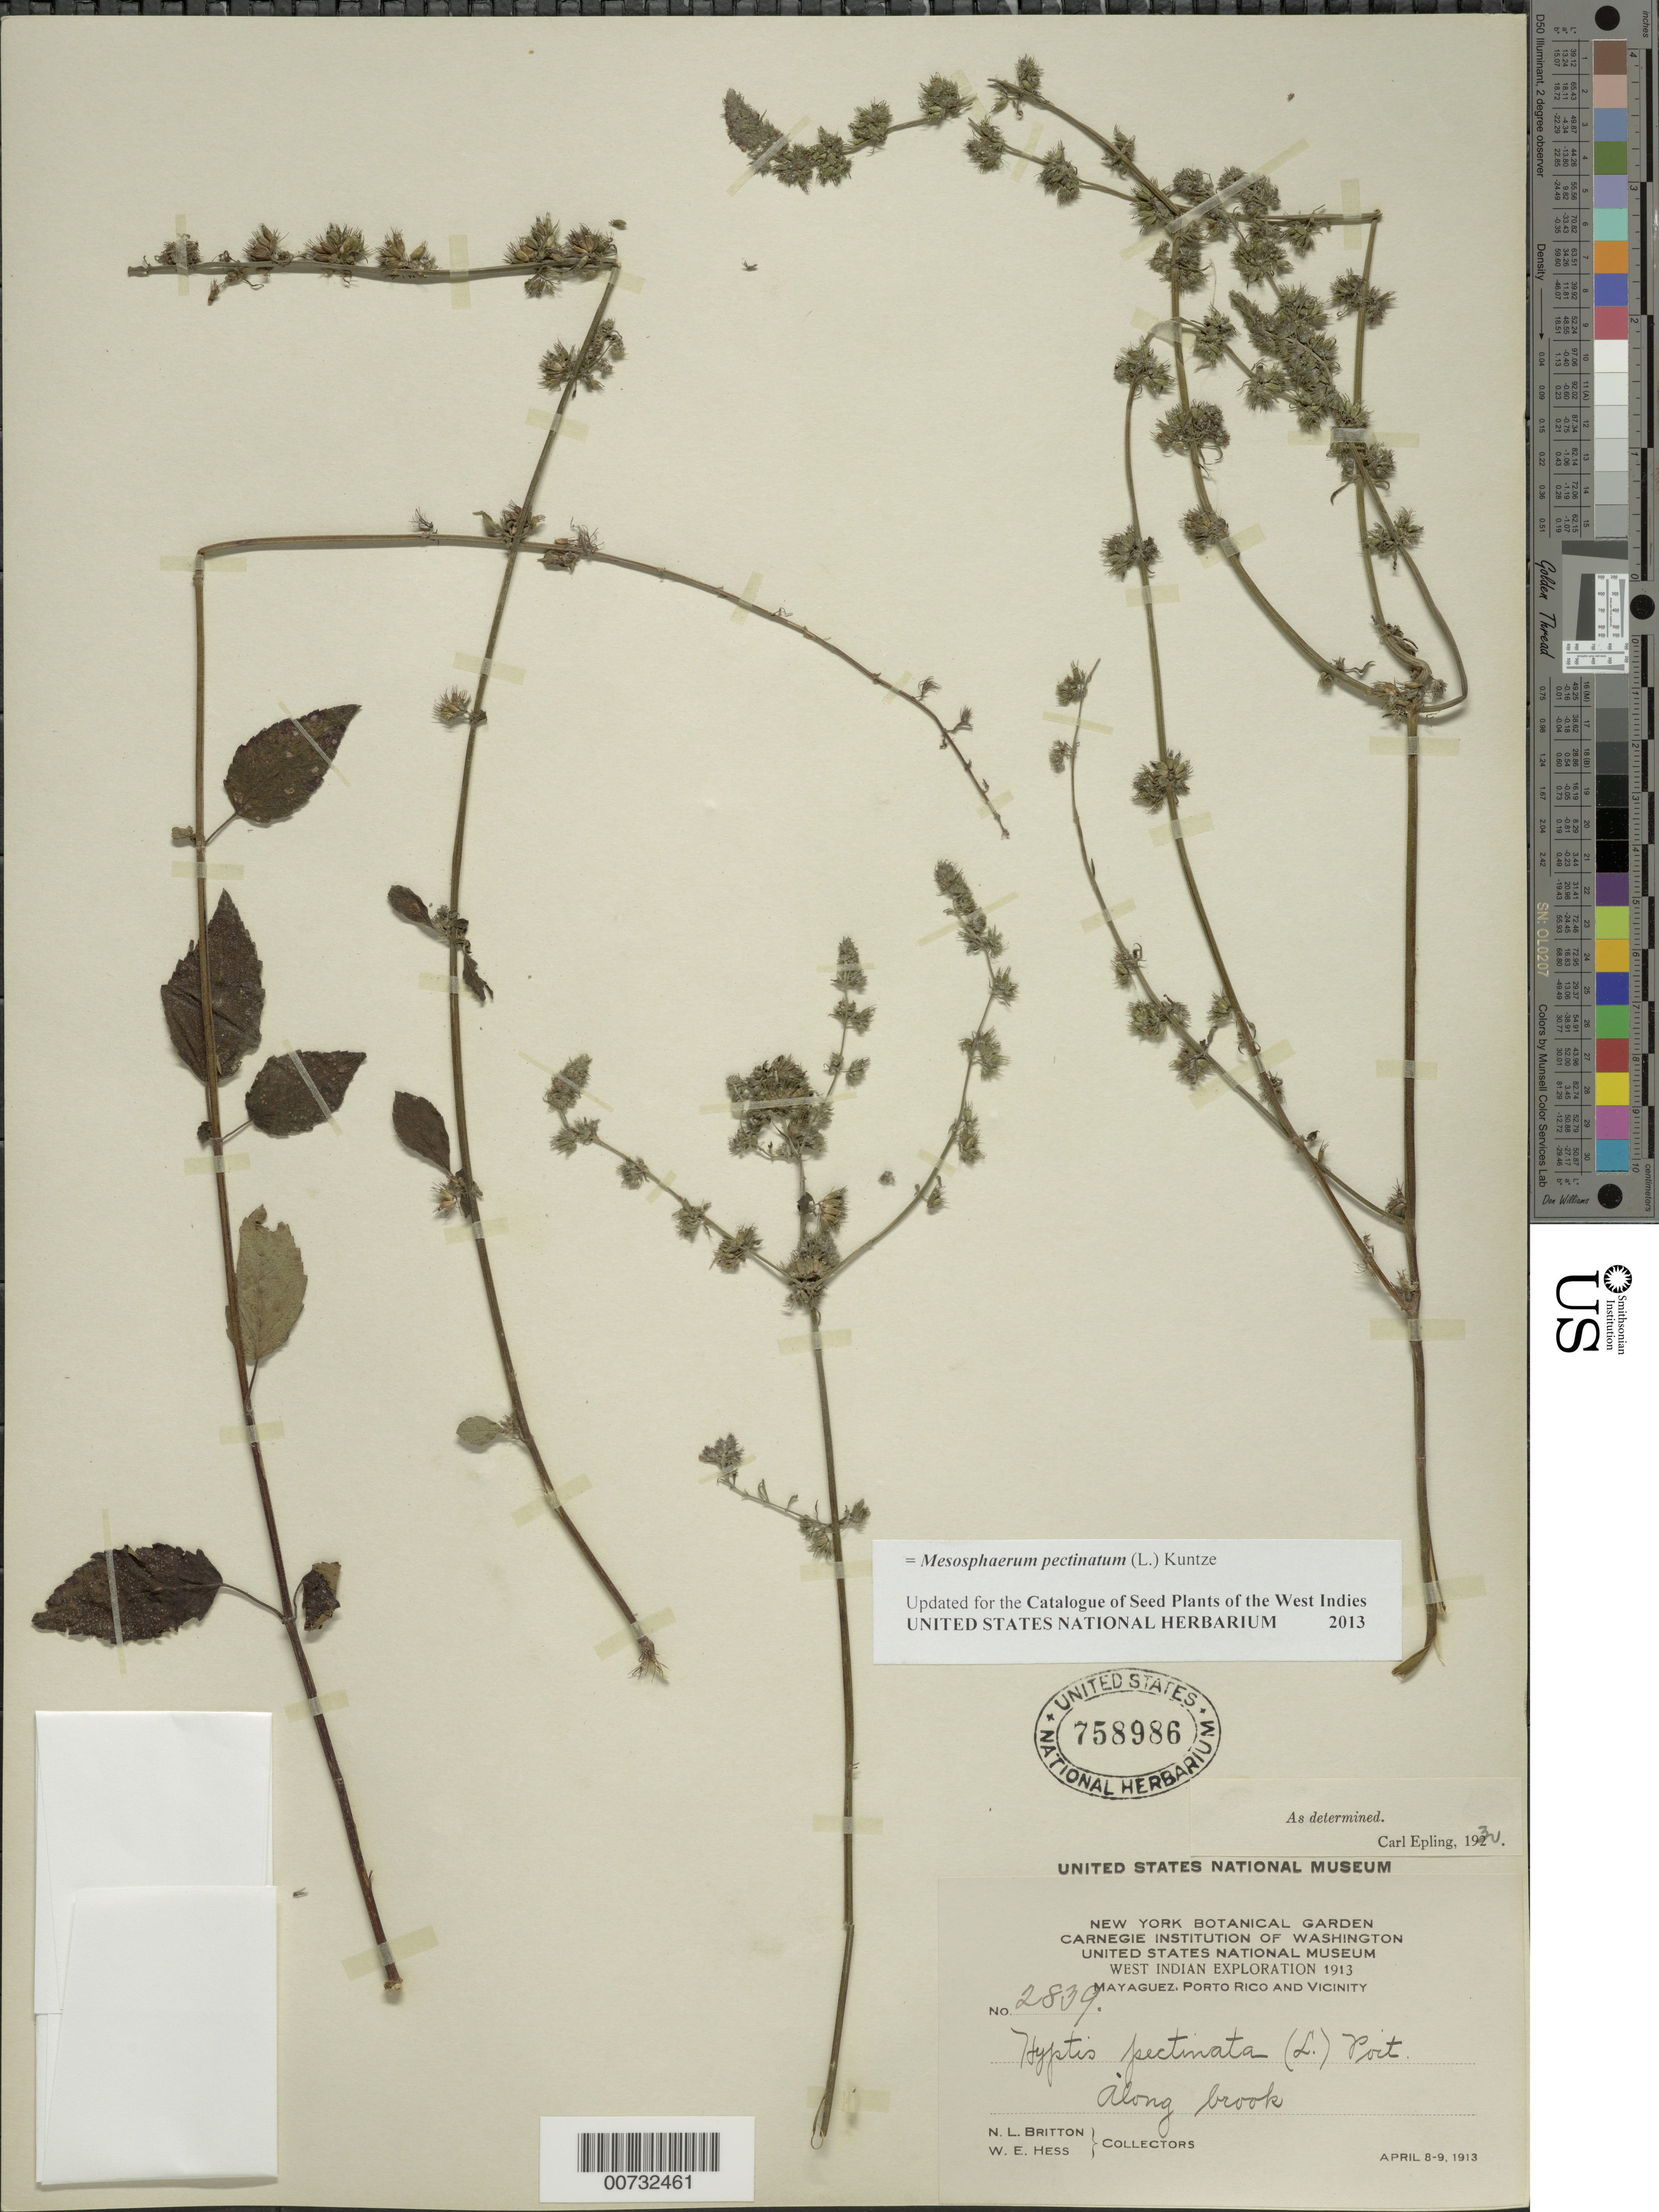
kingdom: Plantae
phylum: Tracheophyta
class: Magnoliopsida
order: Lamiales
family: Lamiaceae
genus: Mesosphaerum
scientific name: Mesosphaerum pectinatum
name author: (L.) Kuntze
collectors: N. Britton & W. Hess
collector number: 2839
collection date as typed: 08 Apr 1913 and 09 Apr 1913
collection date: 1913-04-08,1913-04-09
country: Puerto Rico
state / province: Mayagüez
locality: Mayaguez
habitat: Along brook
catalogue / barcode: US 758986